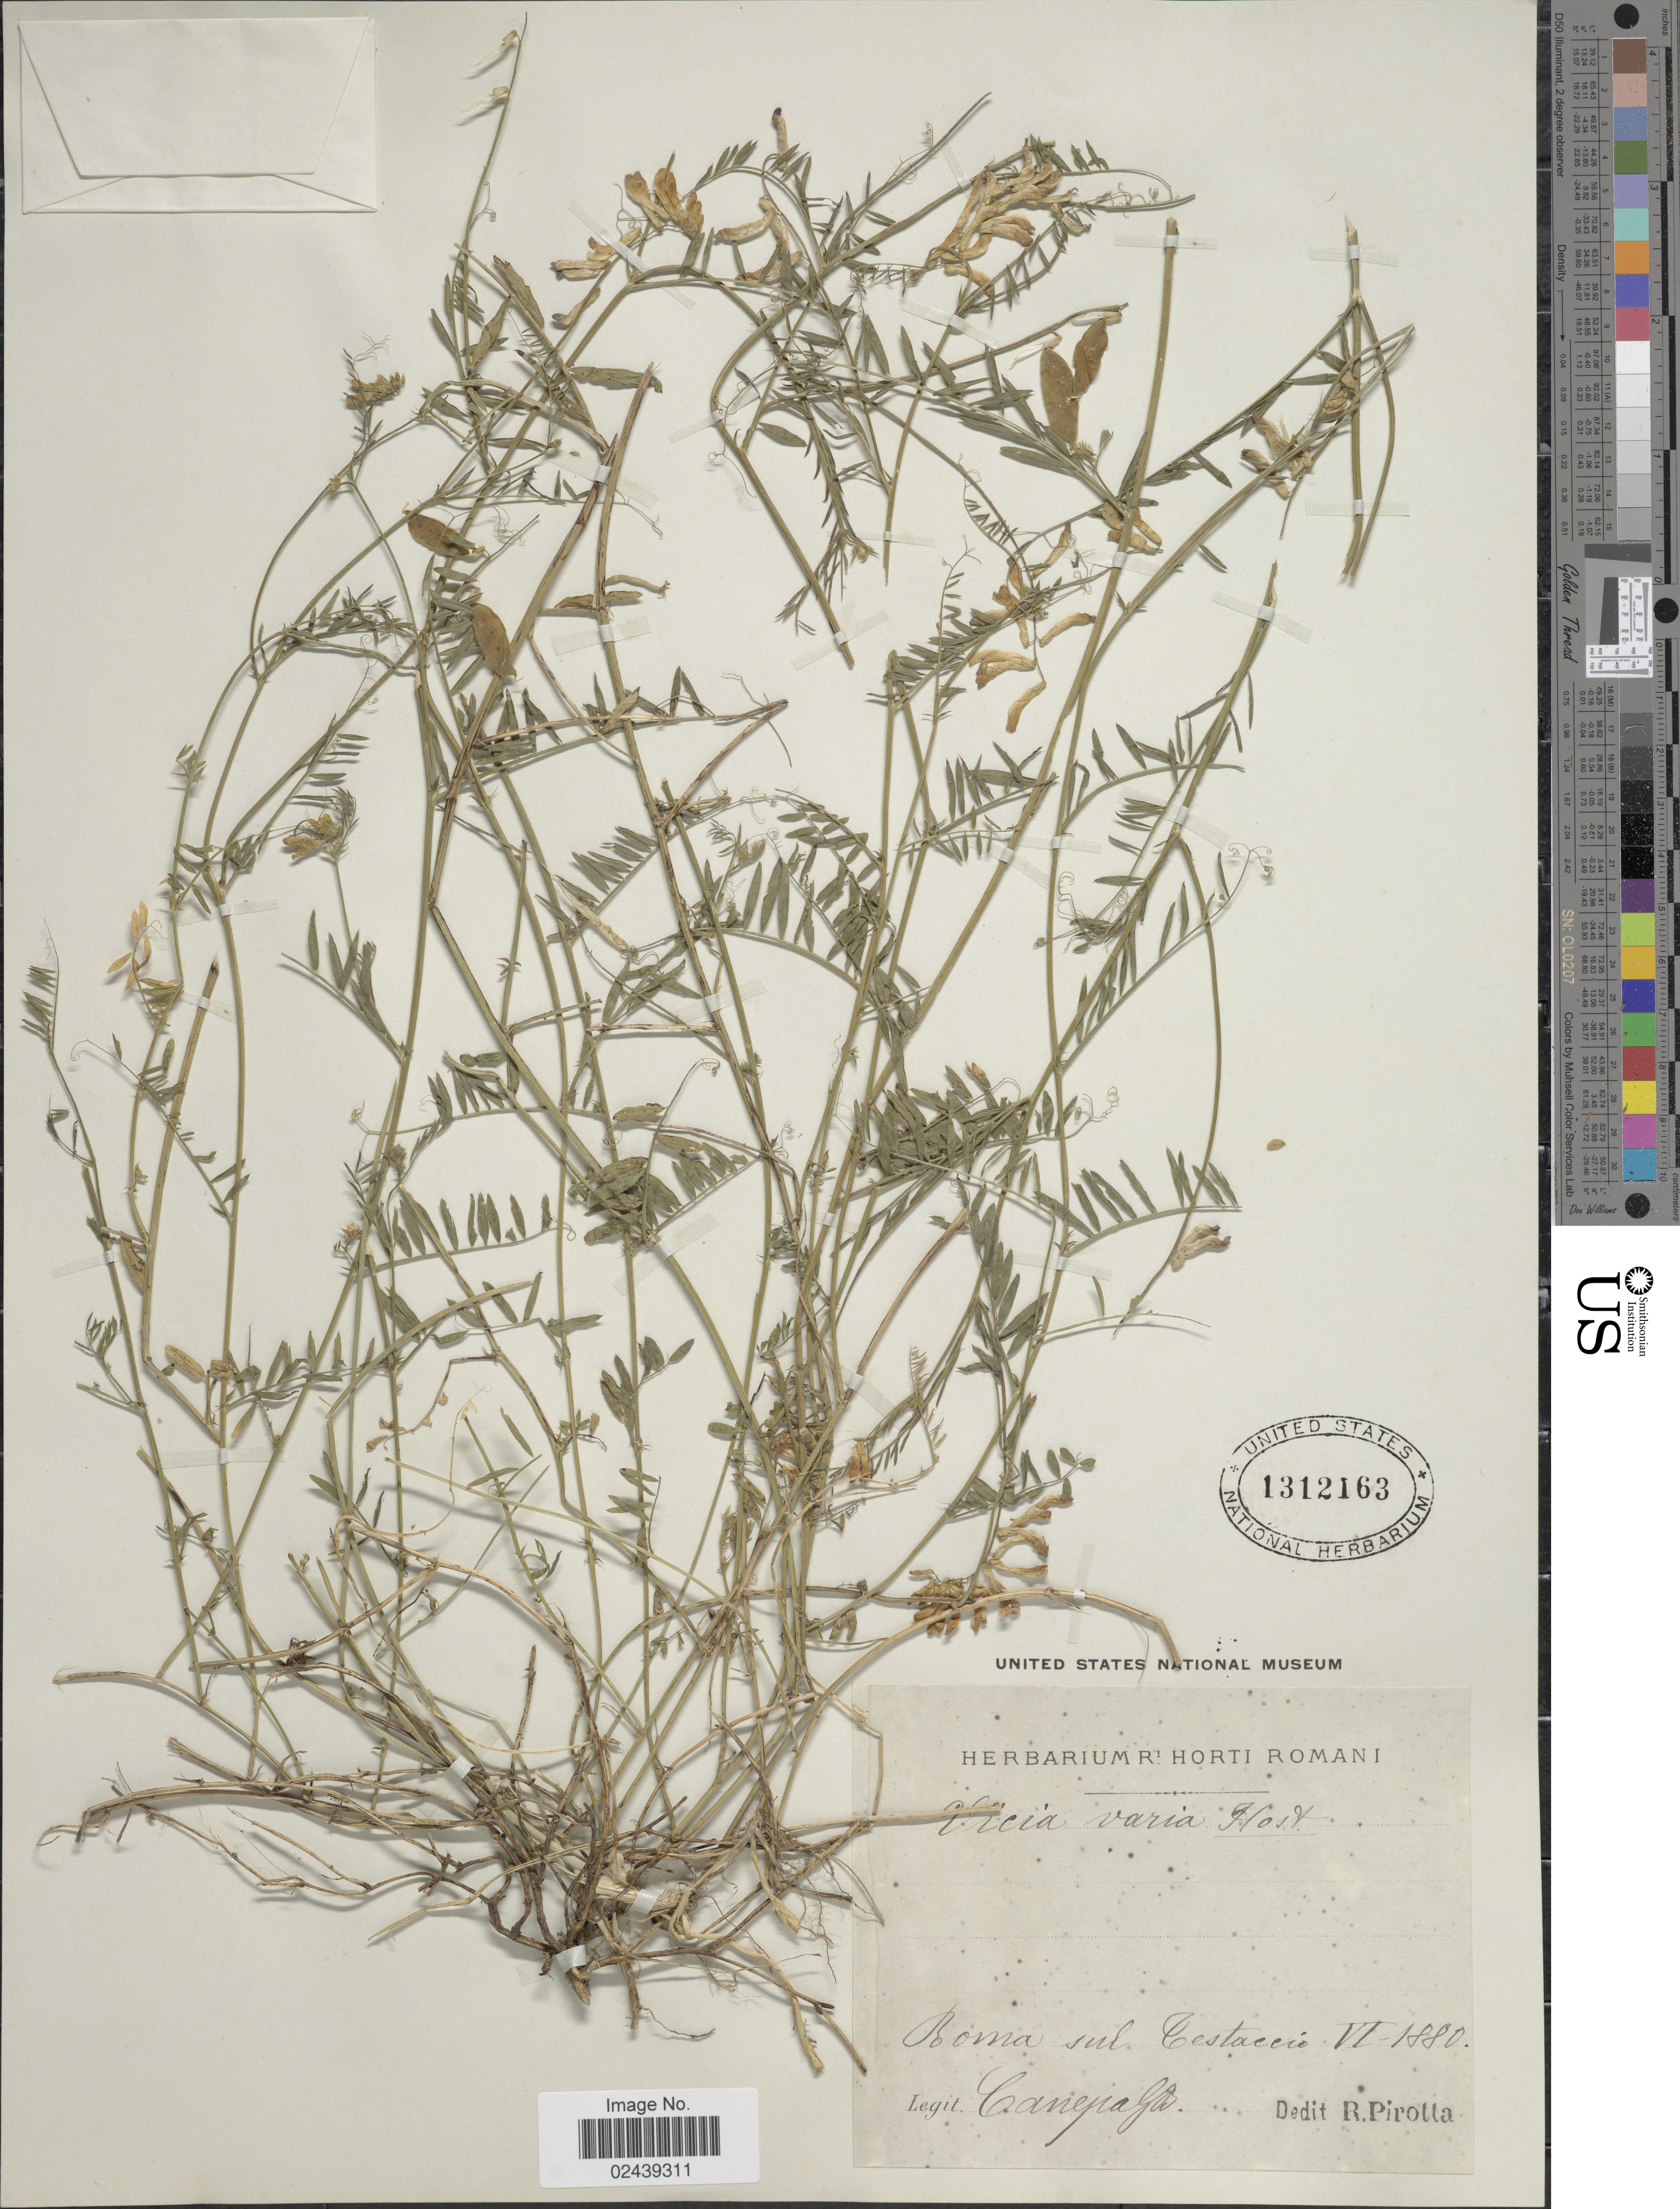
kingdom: Plantae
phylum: Tracheophyta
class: Magnoliopsida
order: Fabales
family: Fabaceae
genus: Vicia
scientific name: Vicia varia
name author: Host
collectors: Canepa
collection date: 1880-06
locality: Roma Sul Testaccio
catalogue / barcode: US 1312163